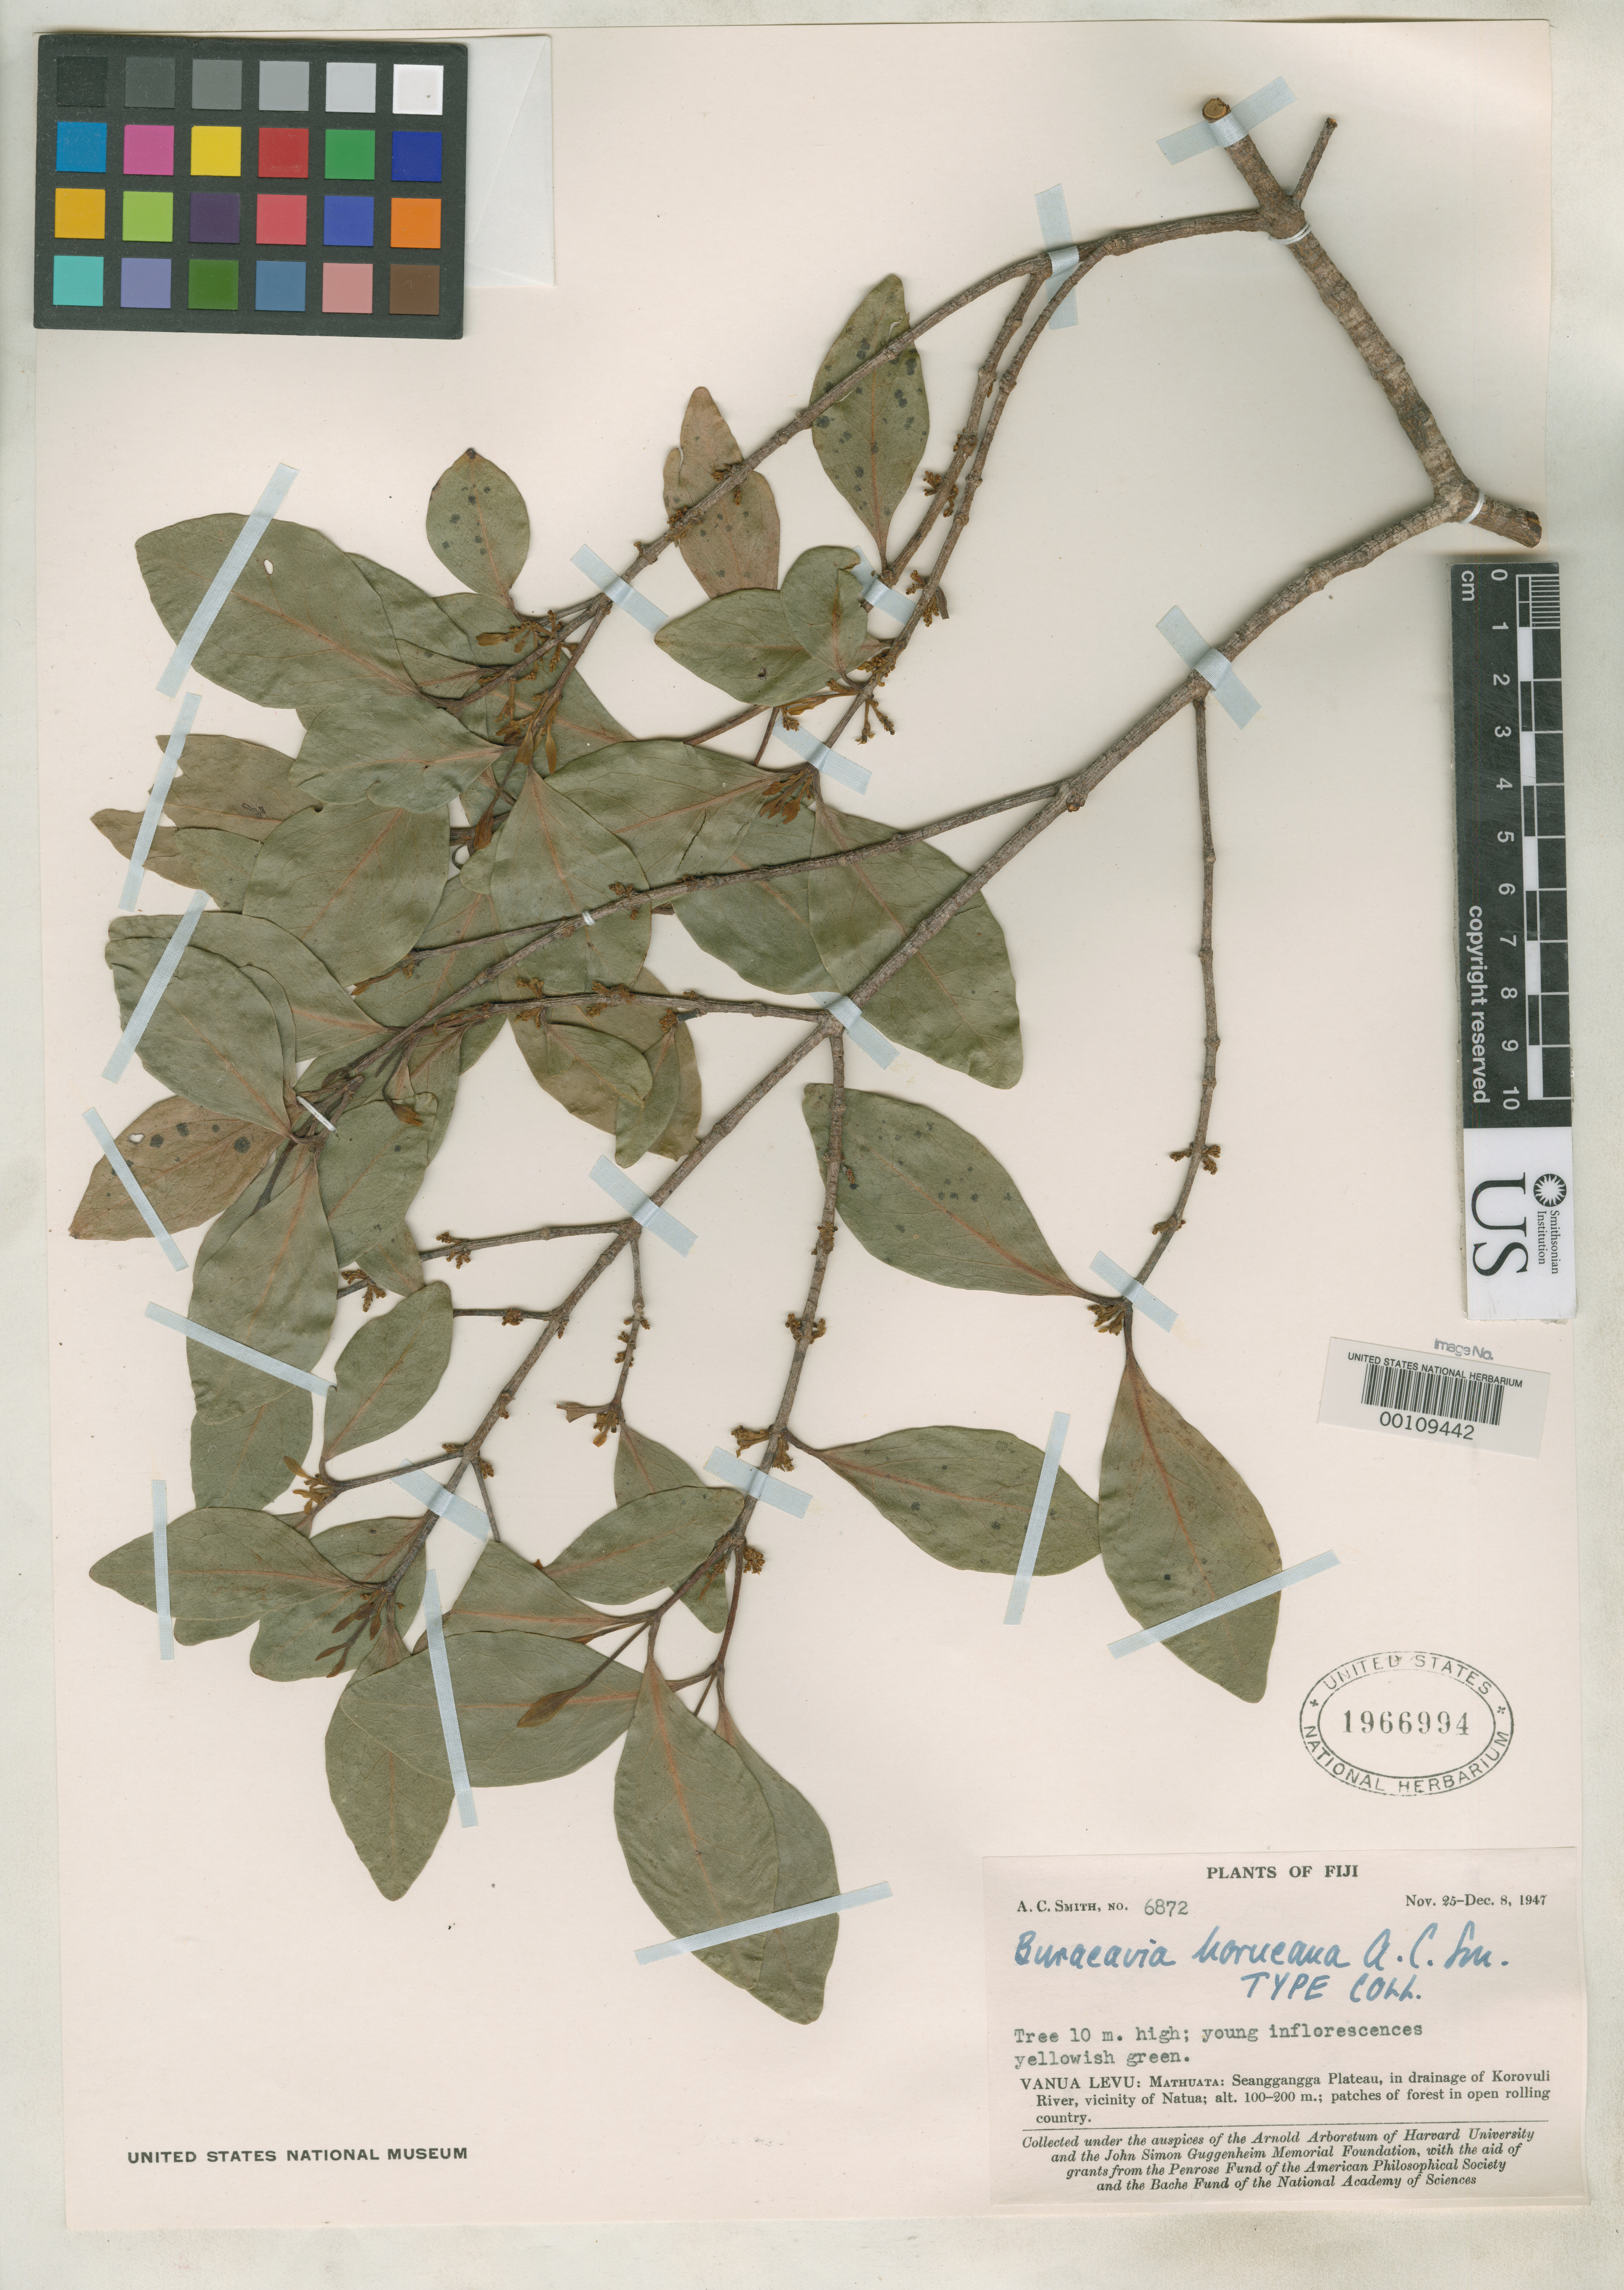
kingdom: Plantae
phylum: Tracheophyta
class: Magnoliopsida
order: Malpighiales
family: Picrodendraceae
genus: Buraeavia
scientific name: Buraeavia horneana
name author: A.C. Sm.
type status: Isotype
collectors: A. C. Smith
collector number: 6872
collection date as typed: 06 Dec 1947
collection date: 1947-12-06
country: Fiji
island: Vanua Levu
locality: Nathuata, Seanggangga Plateau, Korovuli River, vicinity of Natua. [Vanua Levu Group]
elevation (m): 100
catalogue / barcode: US 1966994